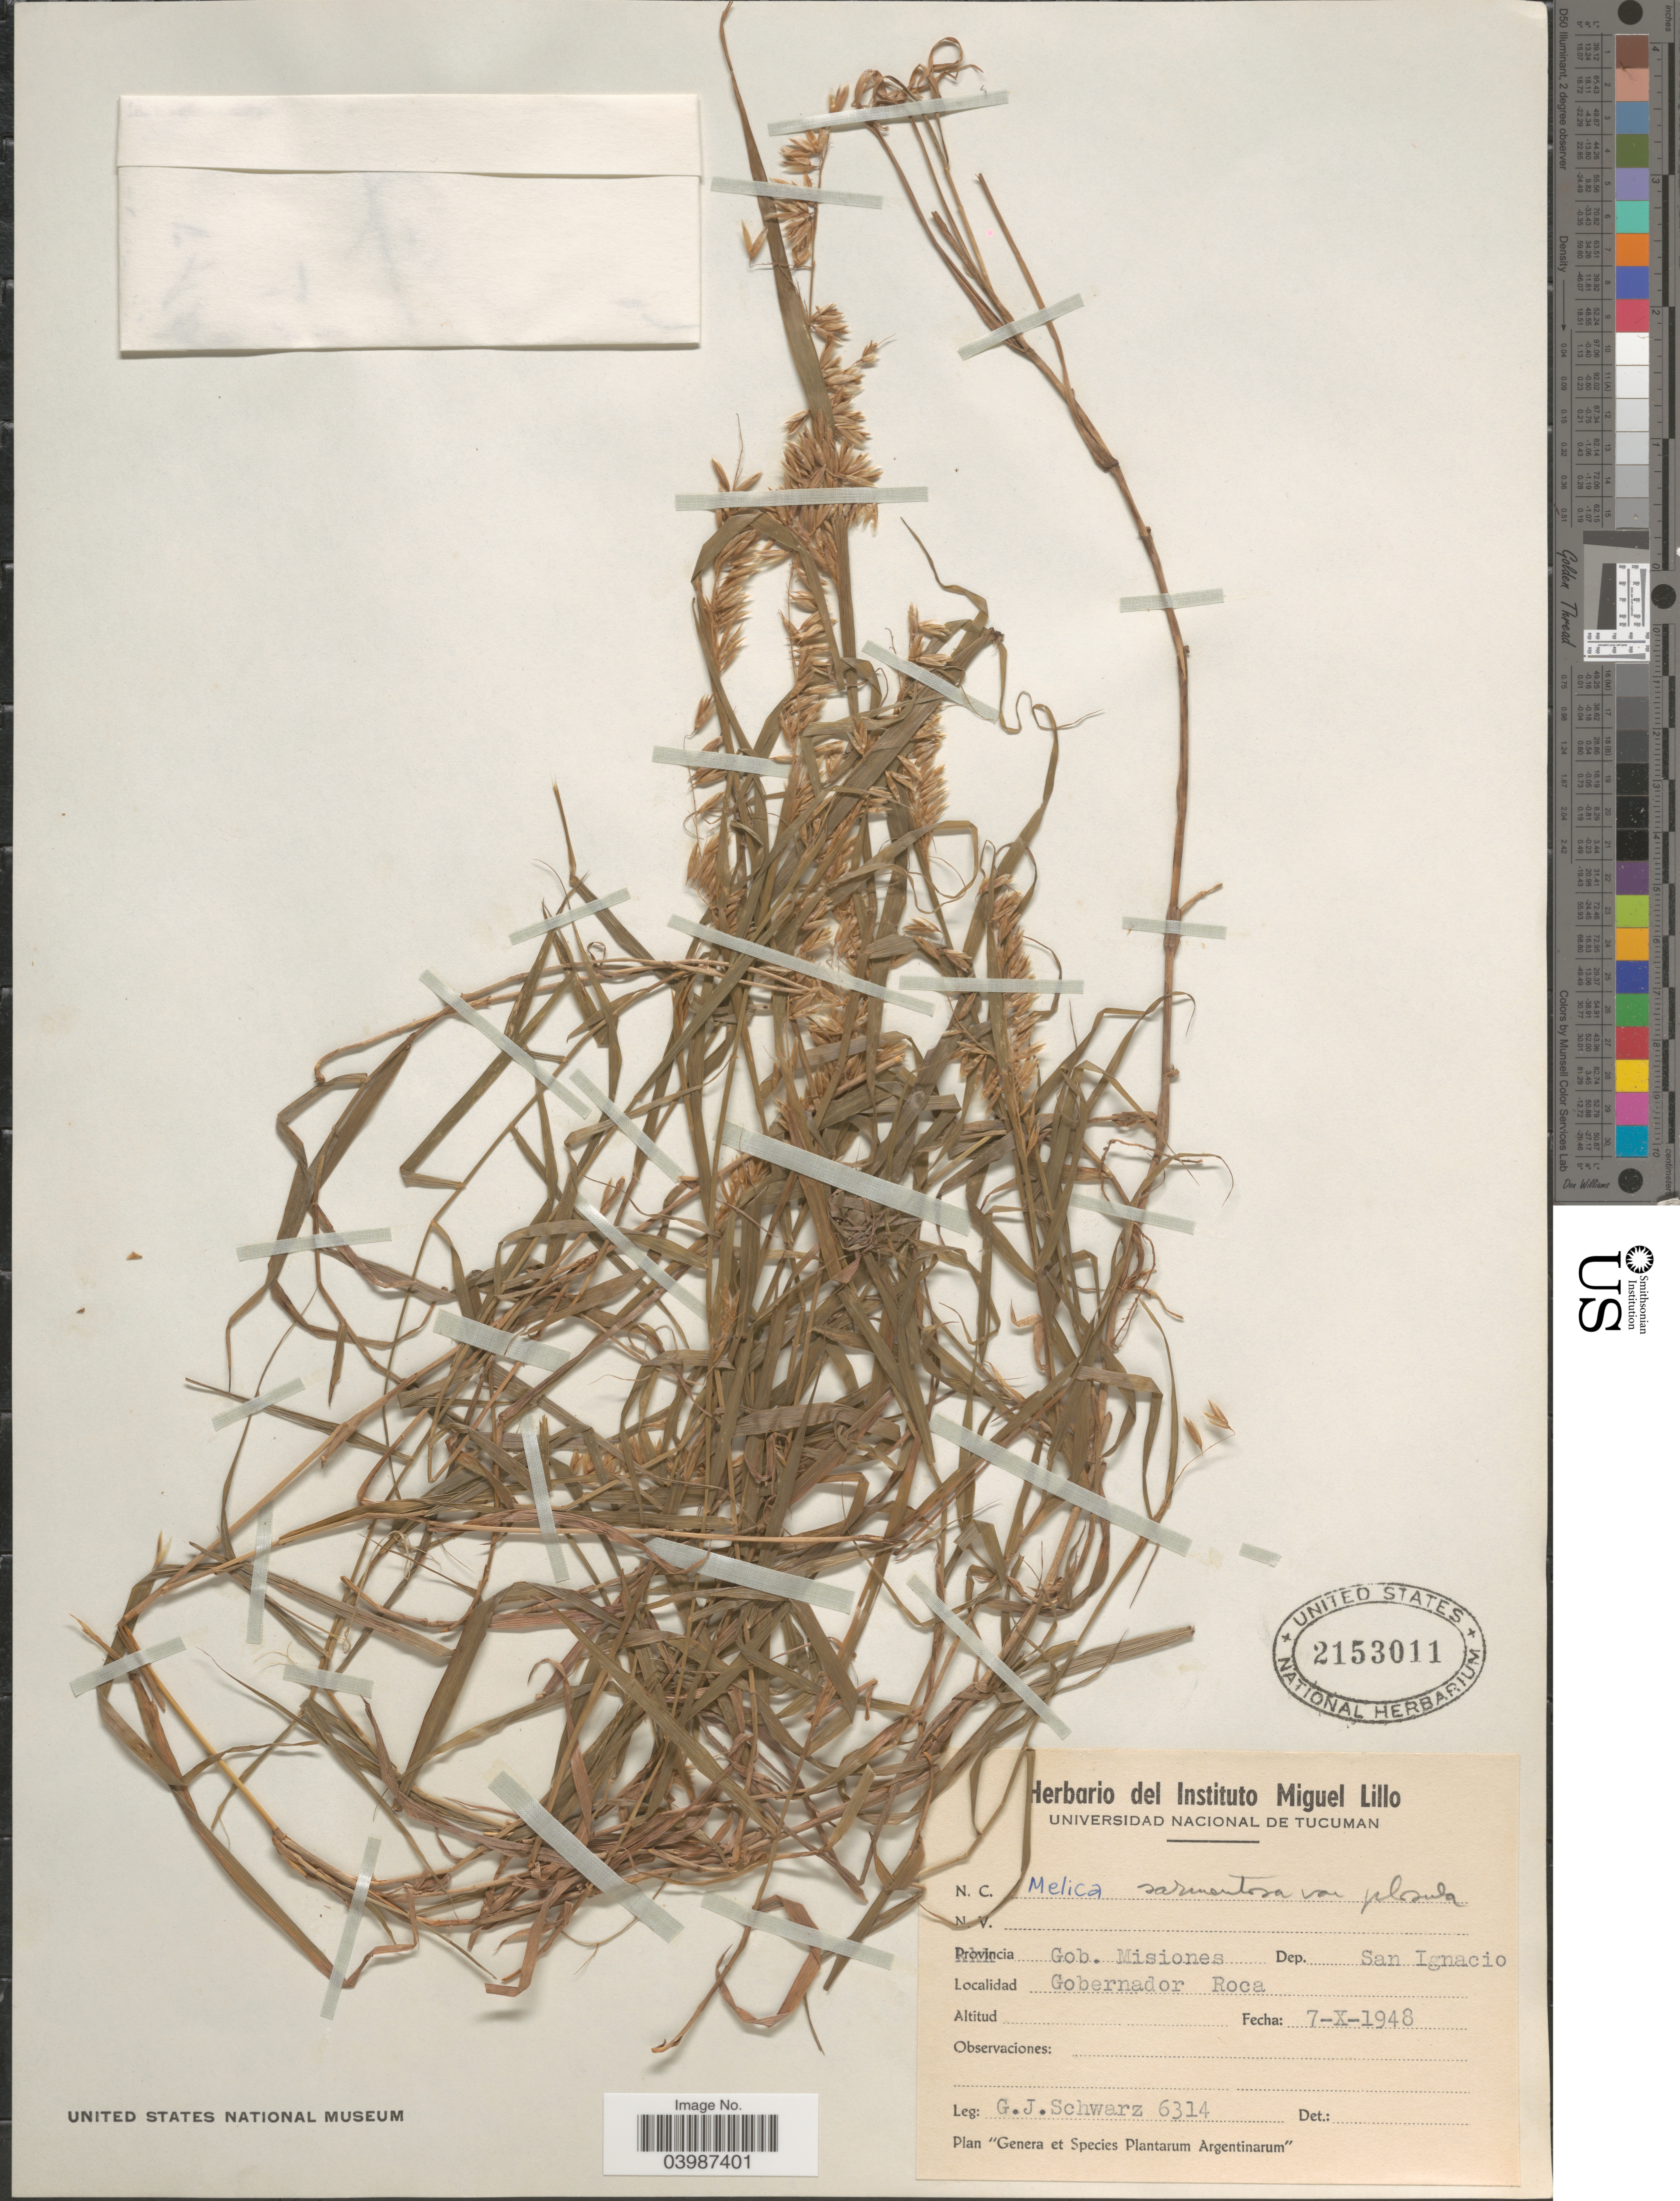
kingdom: Plantae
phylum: Tracheophyta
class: Liliopsida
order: Poales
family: Poaceae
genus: Melica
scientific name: Melica sarmentosa var. pilosula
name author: Döll in Mart.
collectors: G. J. Schwarz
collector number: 6314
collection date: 1948-10-07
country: Argentina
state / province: Misiones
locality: Gob. Misiones. Dep. San Ignacio. Gobernador Roca.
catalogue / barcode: US 2153011